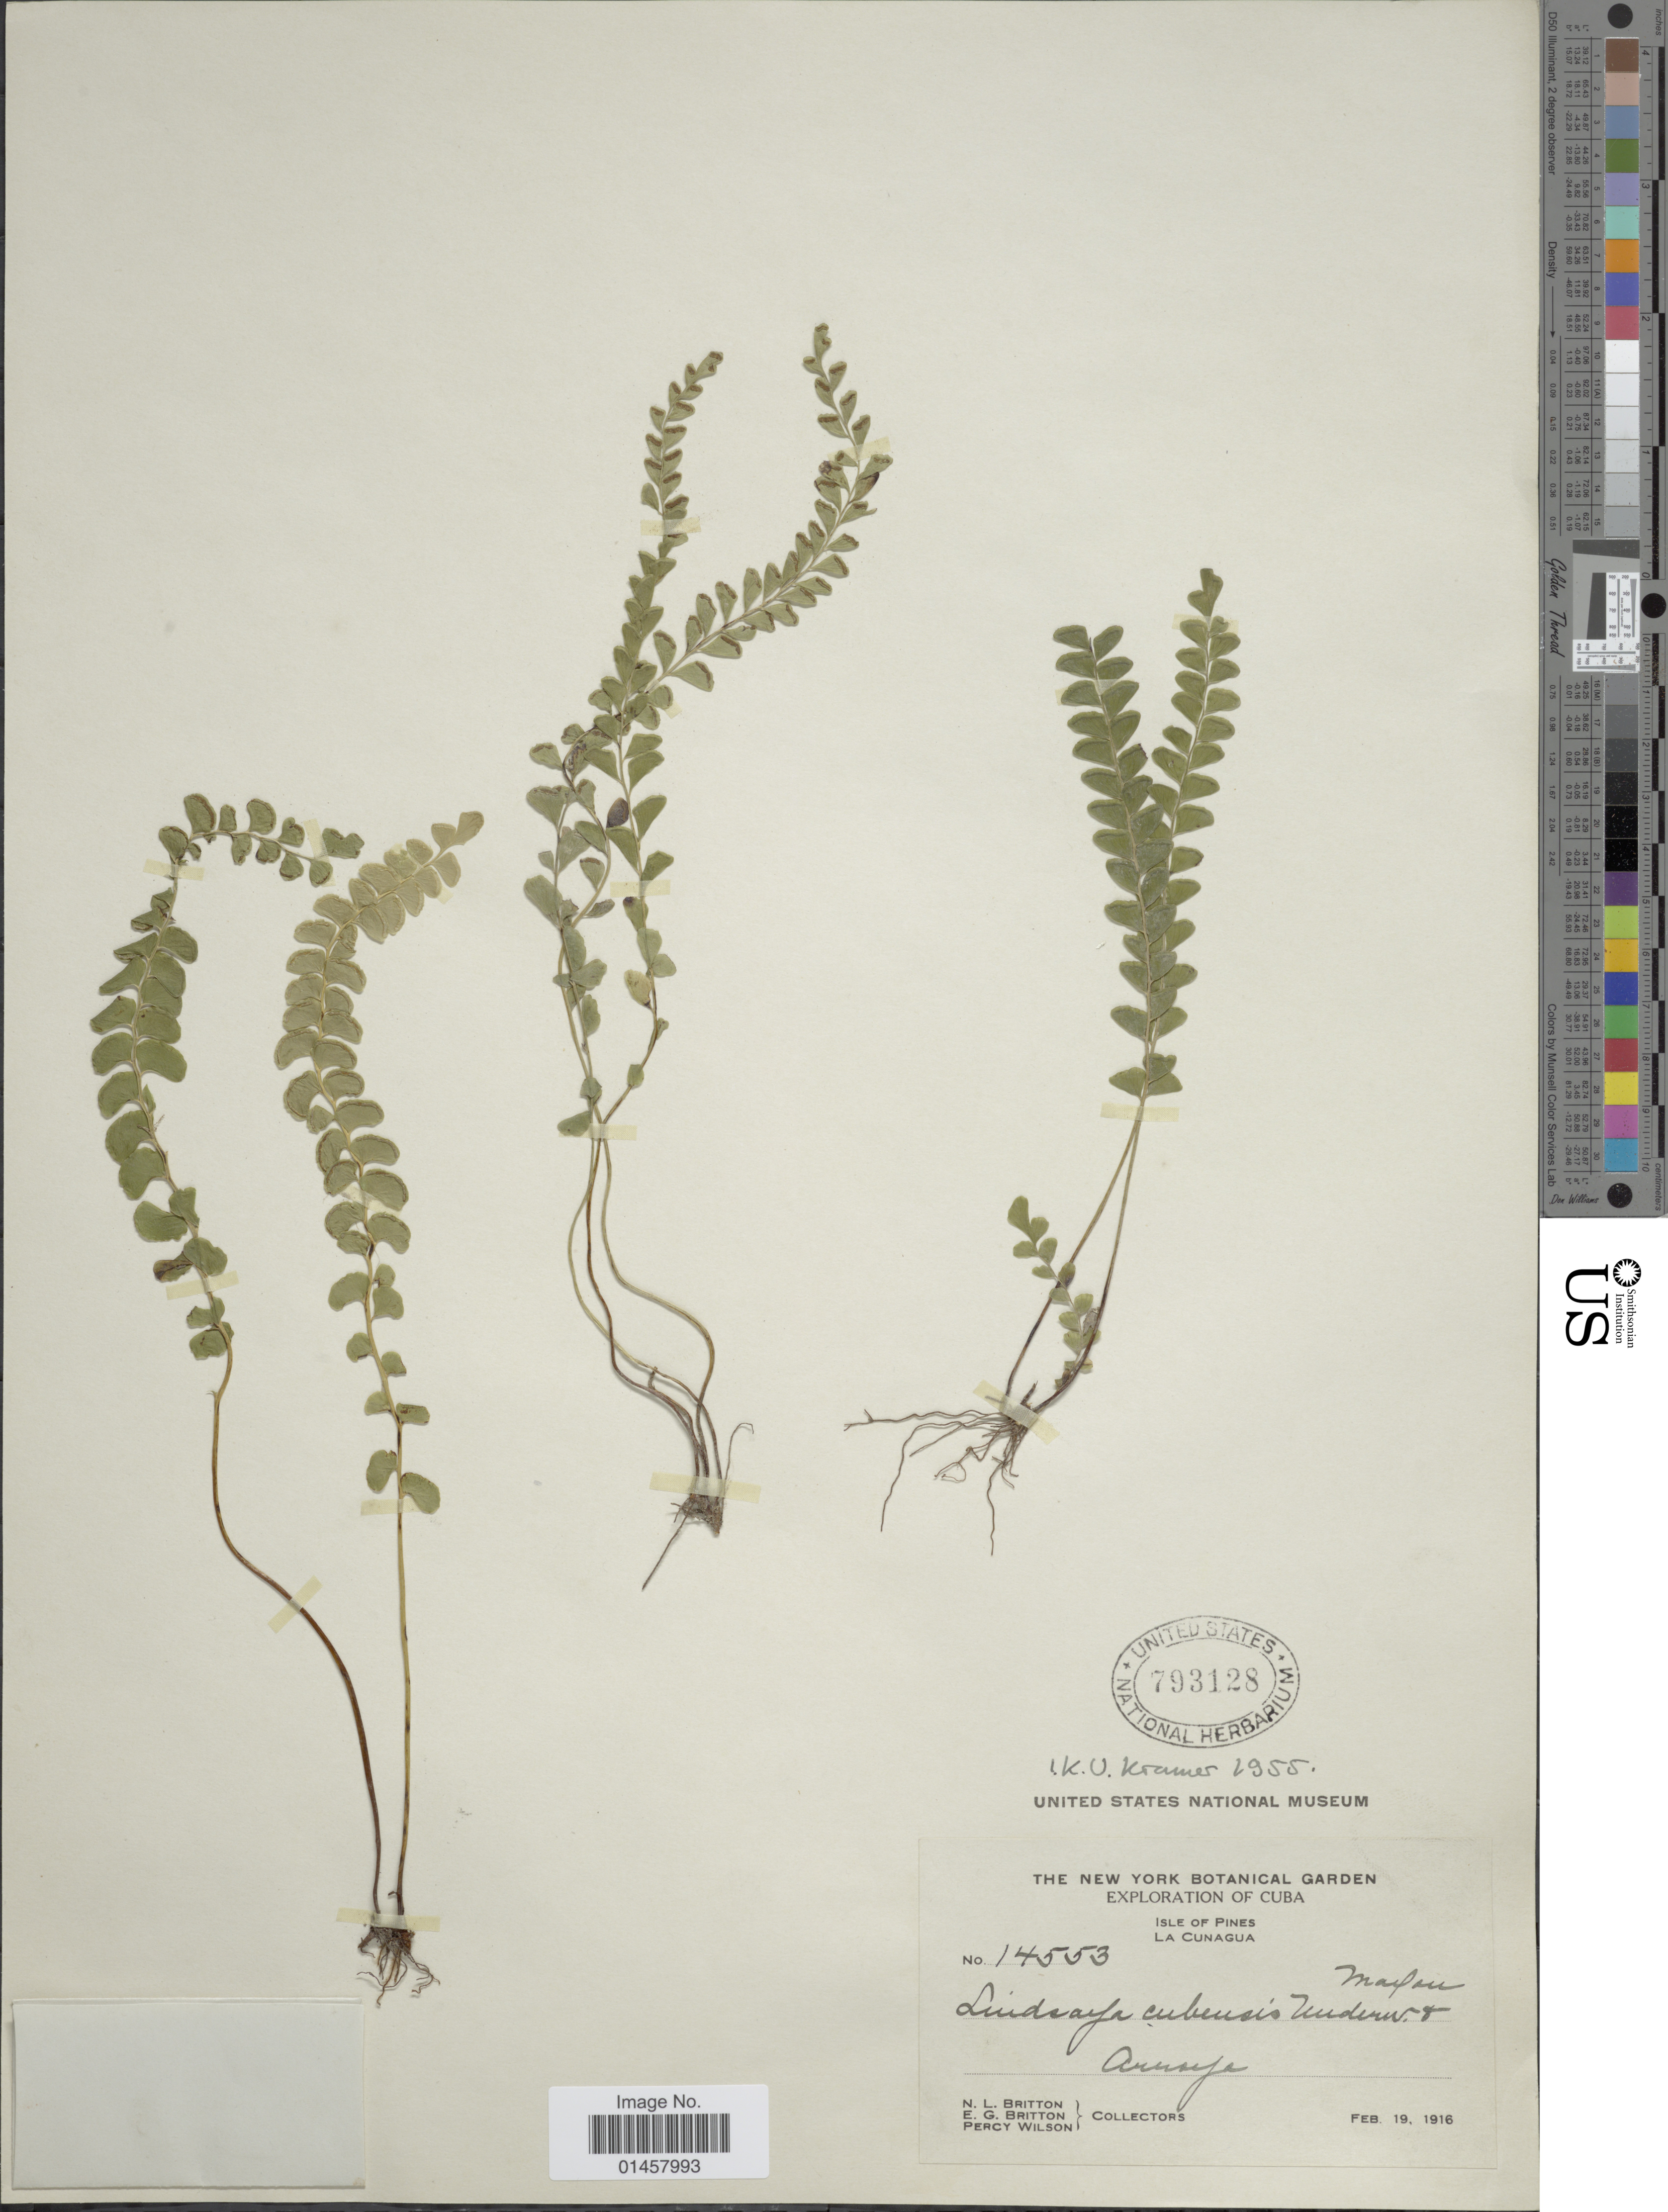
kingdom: Plantae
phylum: Tracheophyta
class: Polypodiopsida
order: Polypodiales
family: Lindsaeaceae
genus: Lindsaea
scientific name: Lindsaea cubensis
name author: Underw. & Maxon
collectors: N. Britton & E. G. Britton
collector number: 14553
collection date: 1916-02-19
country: Cuba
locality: Isle of Pines, La Cunagua, Ar [illegible text]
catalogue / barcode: US 793128